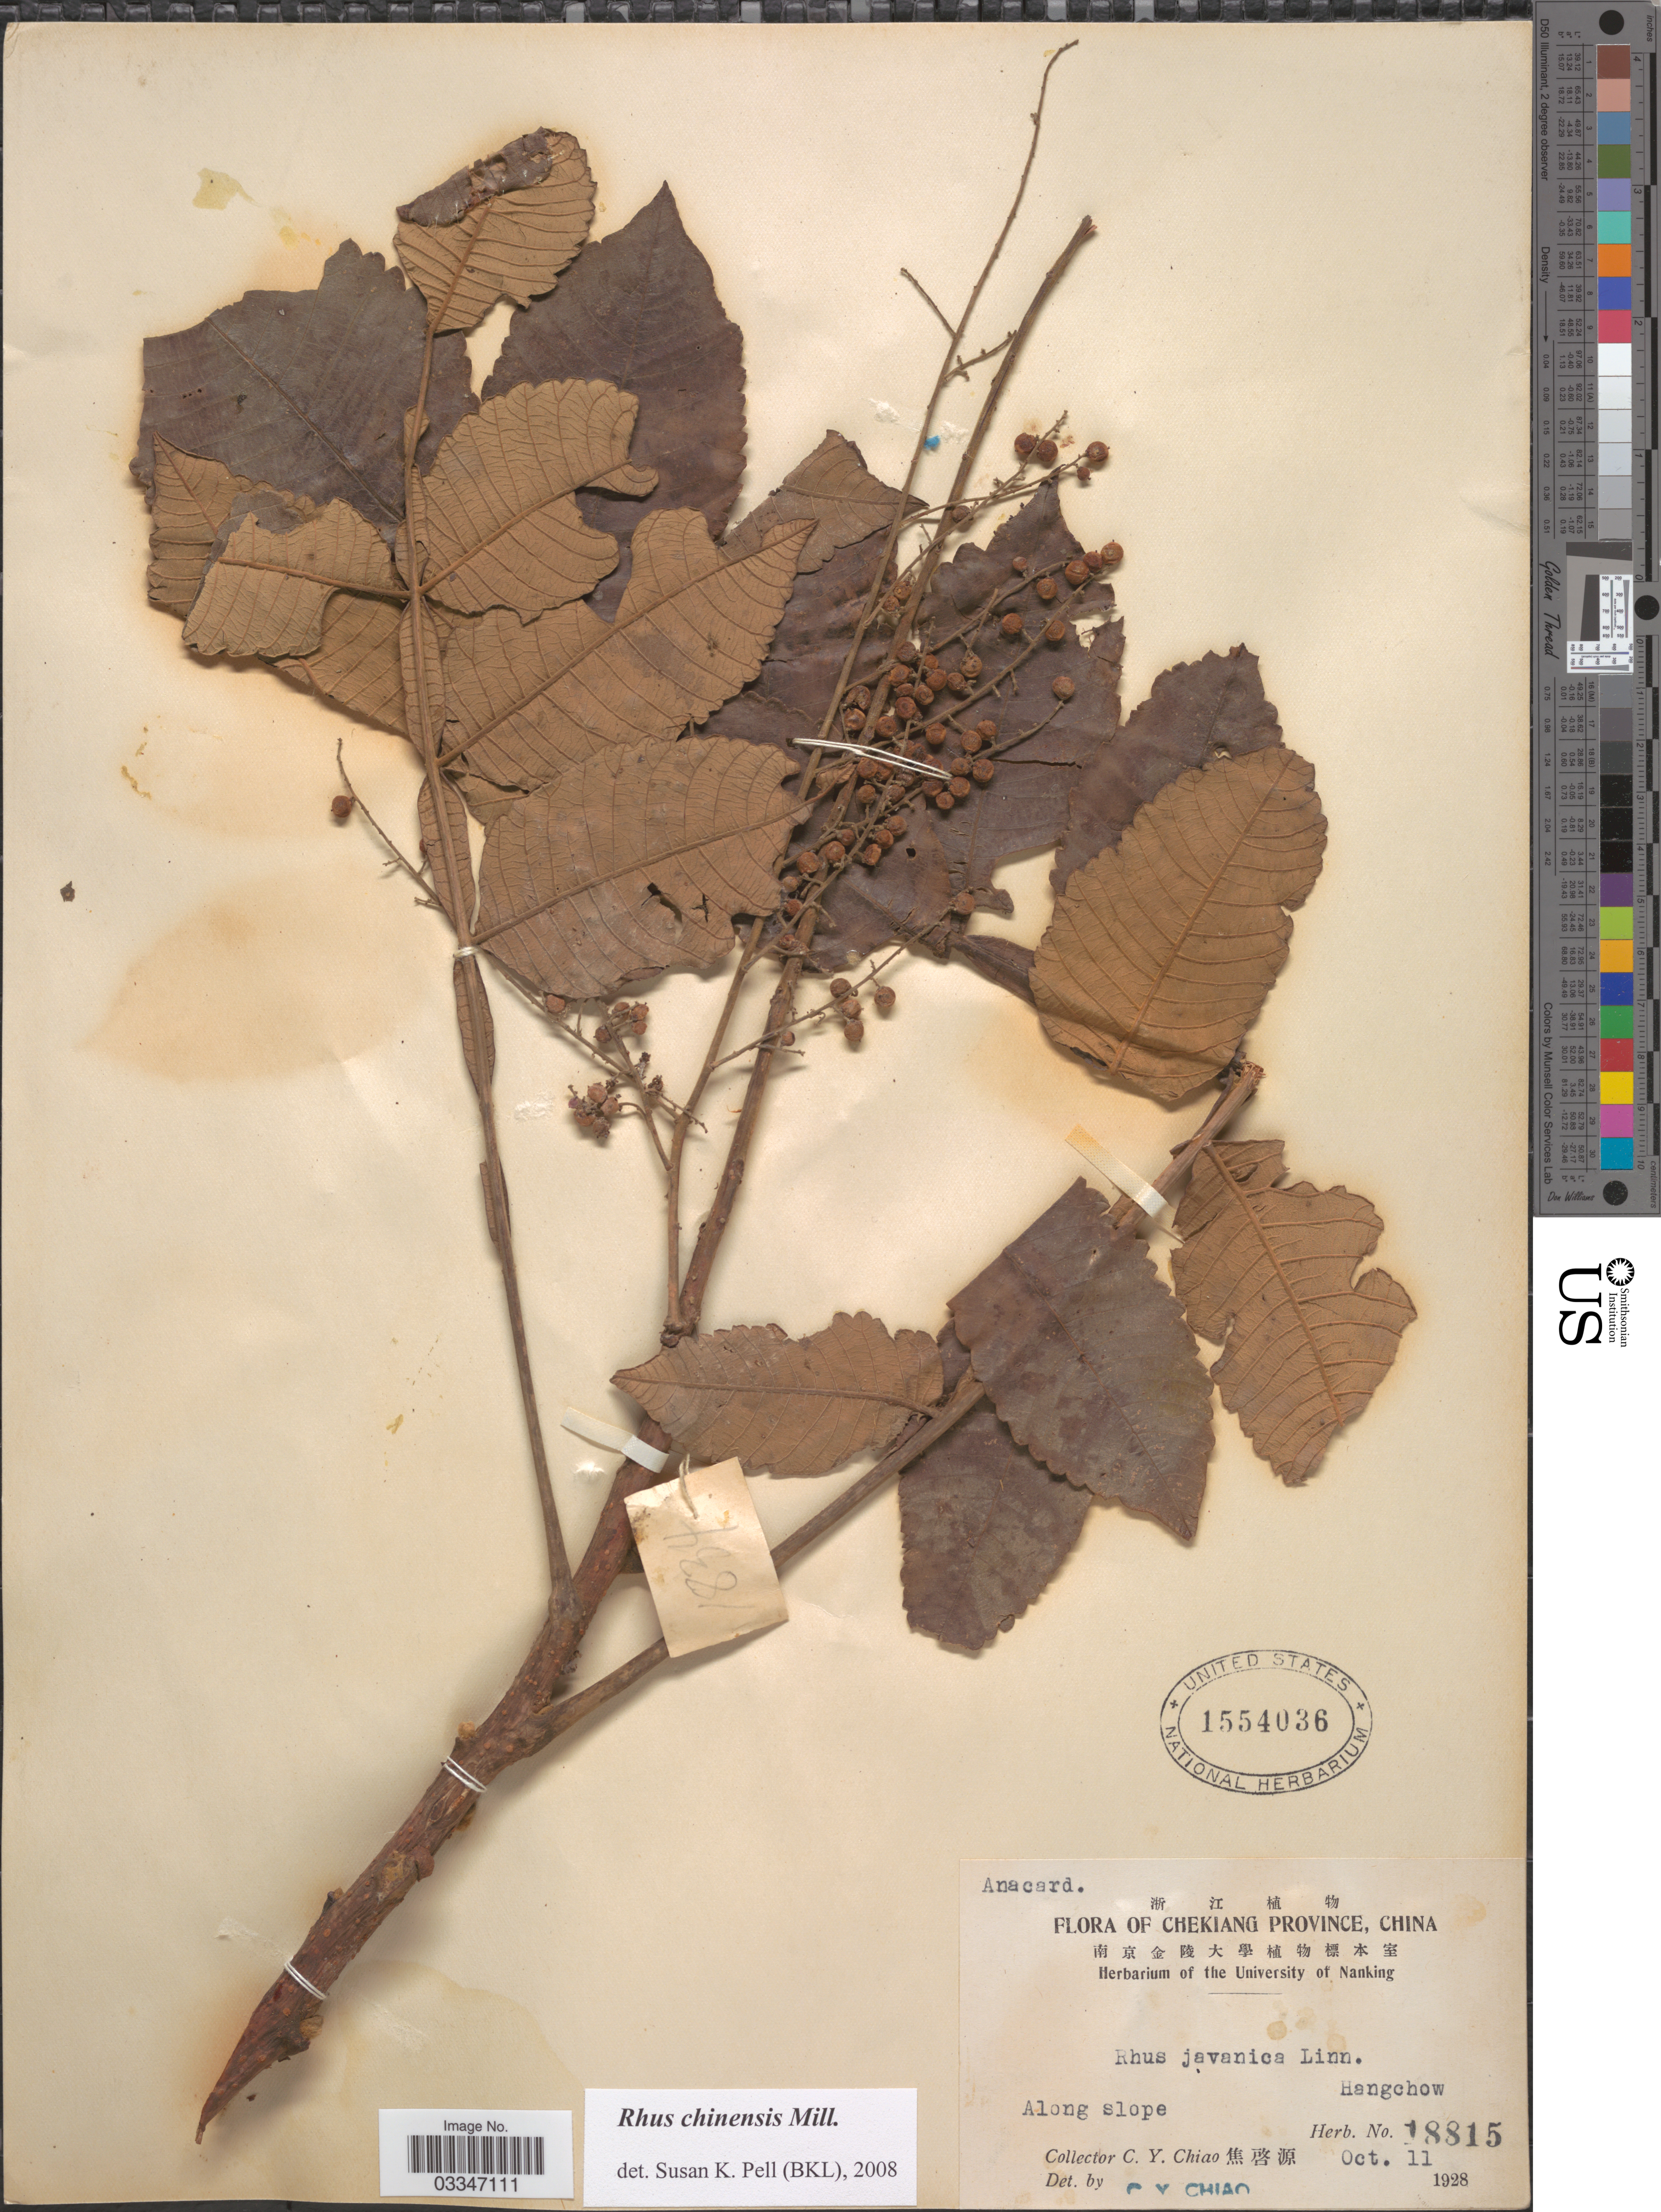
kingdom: Plantae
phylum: Tracheophyta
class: Magnoliopsida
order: Sapindales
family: Anacardiaceae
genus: Rhus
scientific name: Rhus chinensis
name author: Mill.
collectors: C. Y. Chiao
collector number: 18815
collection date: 1928-10-11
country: China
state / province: Zhejiang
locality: Chekiang Province. Hangchow. Along slope.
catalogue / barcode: US 1554036